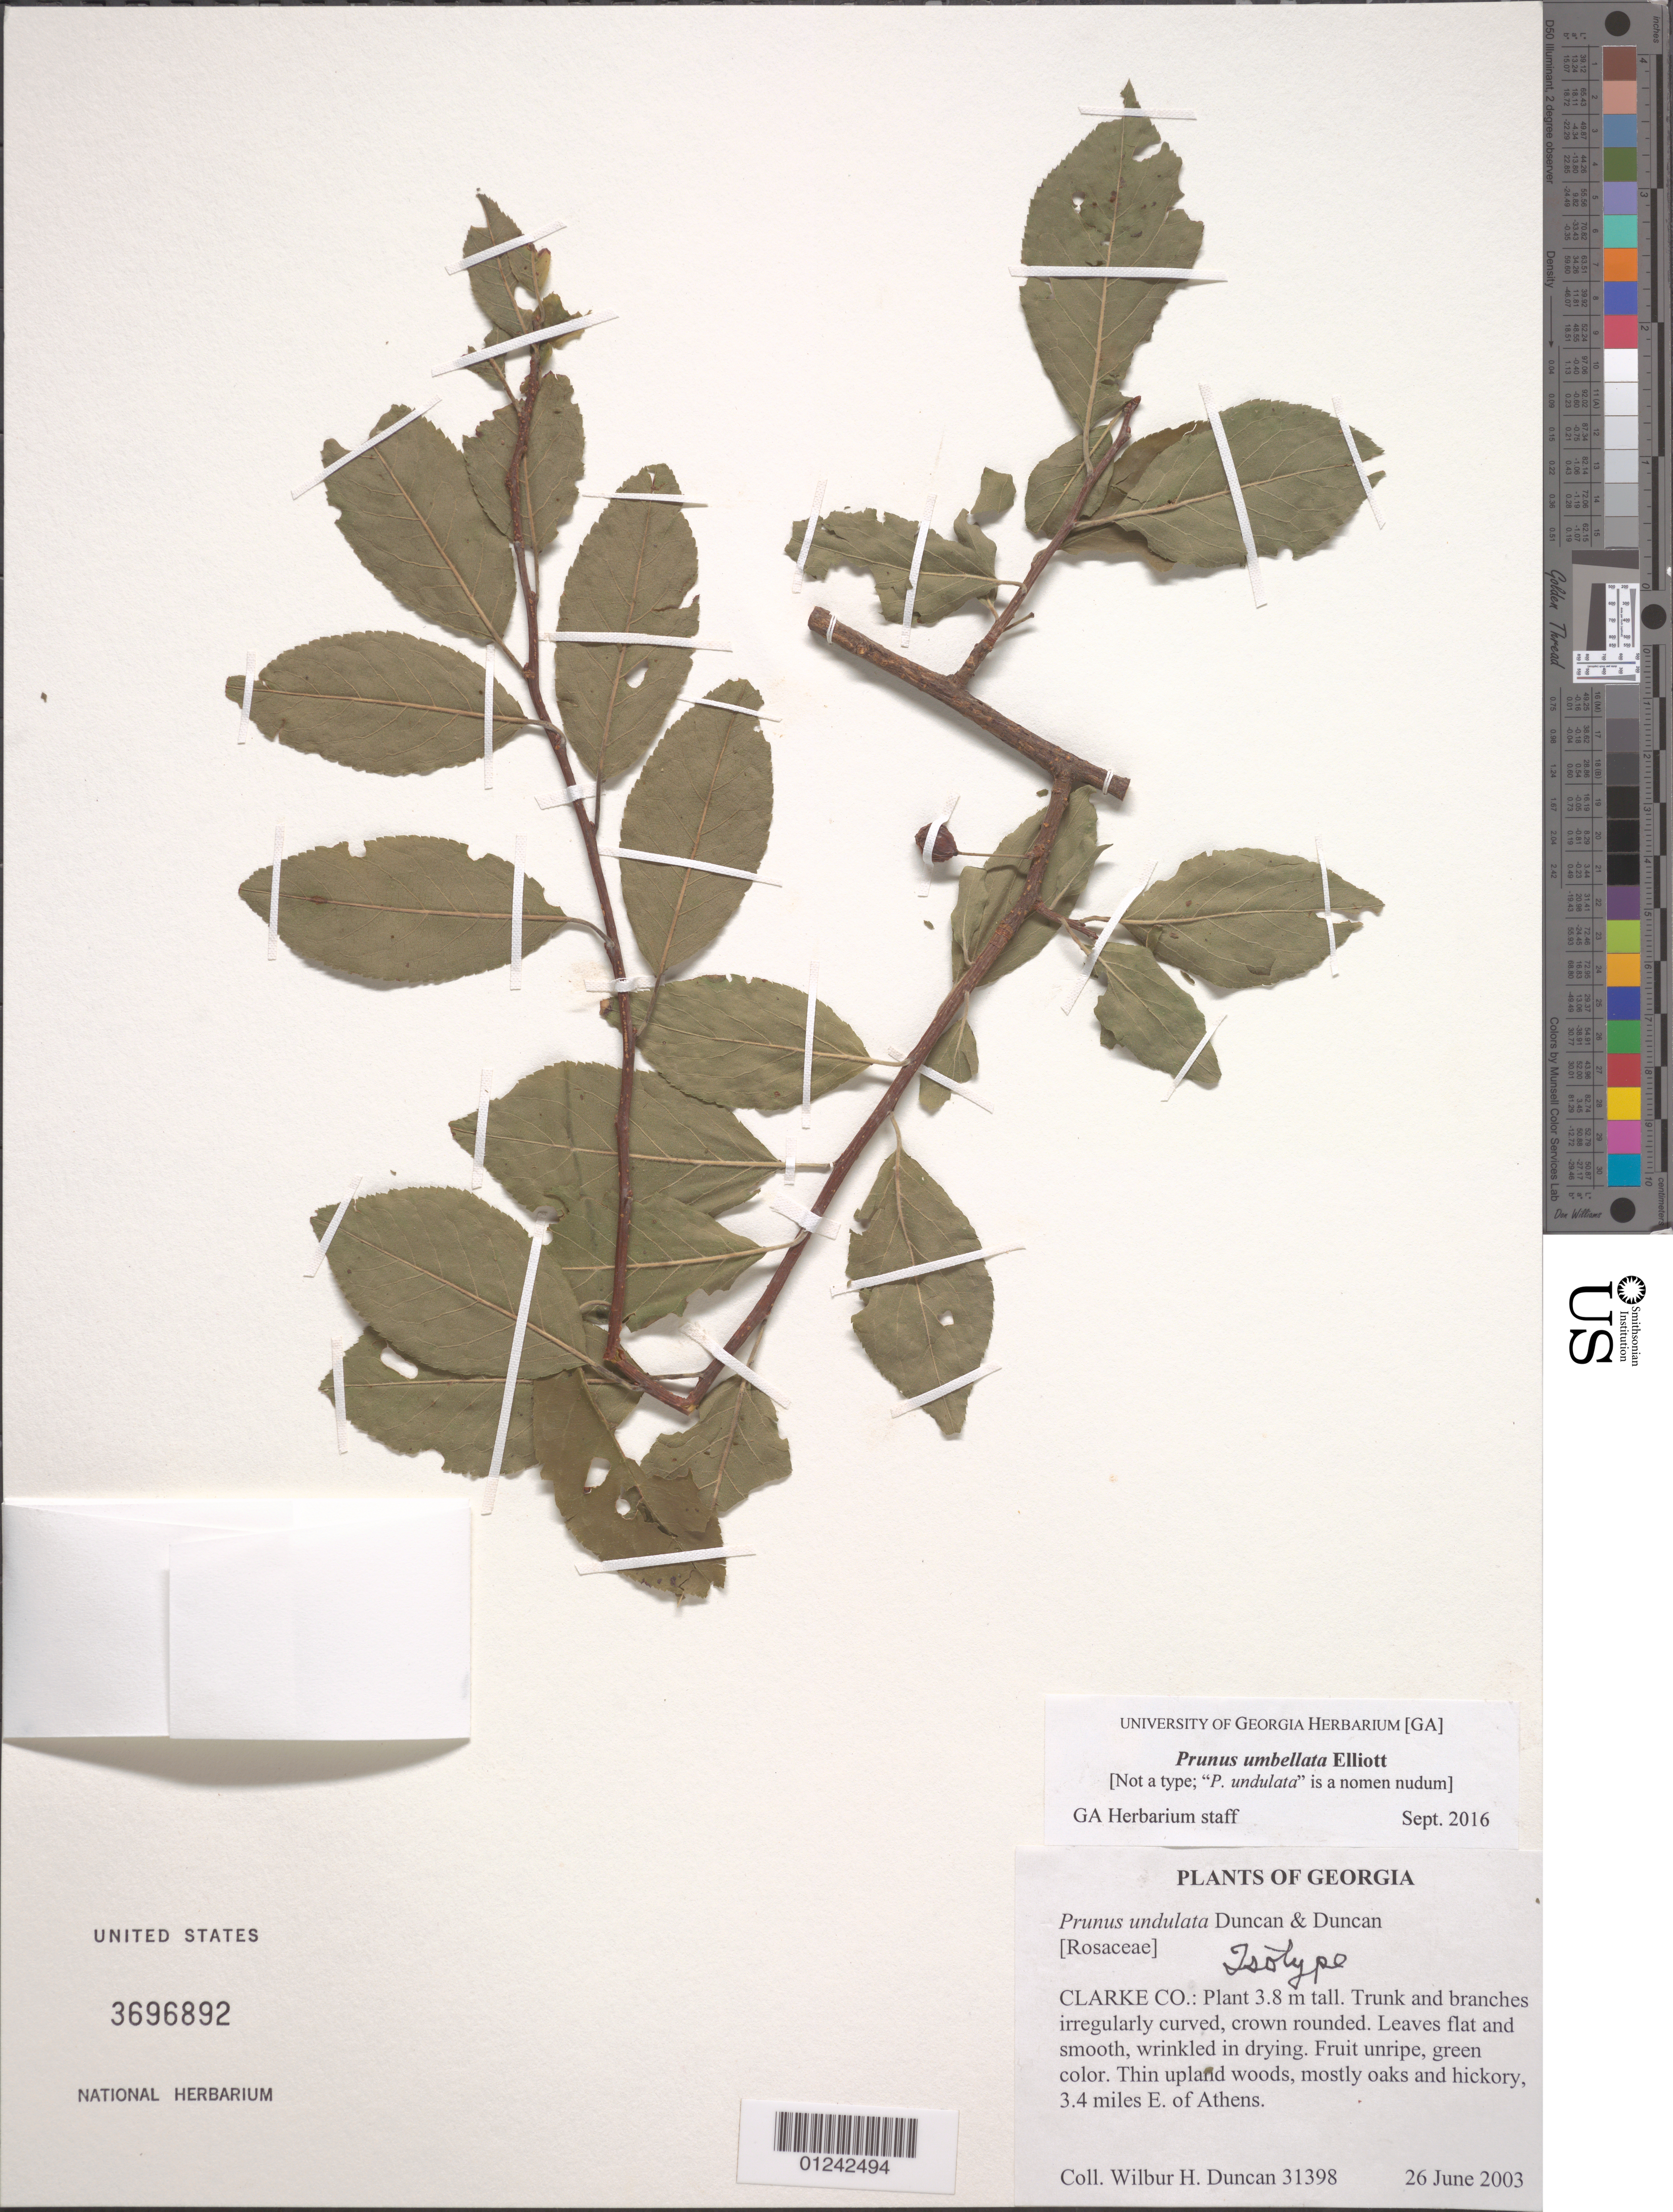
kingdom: Plantae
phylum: Tracheophyta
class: Magnoliopsida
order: Rosales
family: Rosaceae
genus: Prunus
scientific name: Prunus umbellata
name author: Elliott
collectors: W. H. Duncan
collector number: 31398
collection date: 2003-06-26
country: United States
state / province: Georgia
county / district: Clarke Co.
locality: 3.4 miles E of Athens.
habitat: Thin upland woods, mostly oaks and hickory.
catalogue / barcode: US 3696892